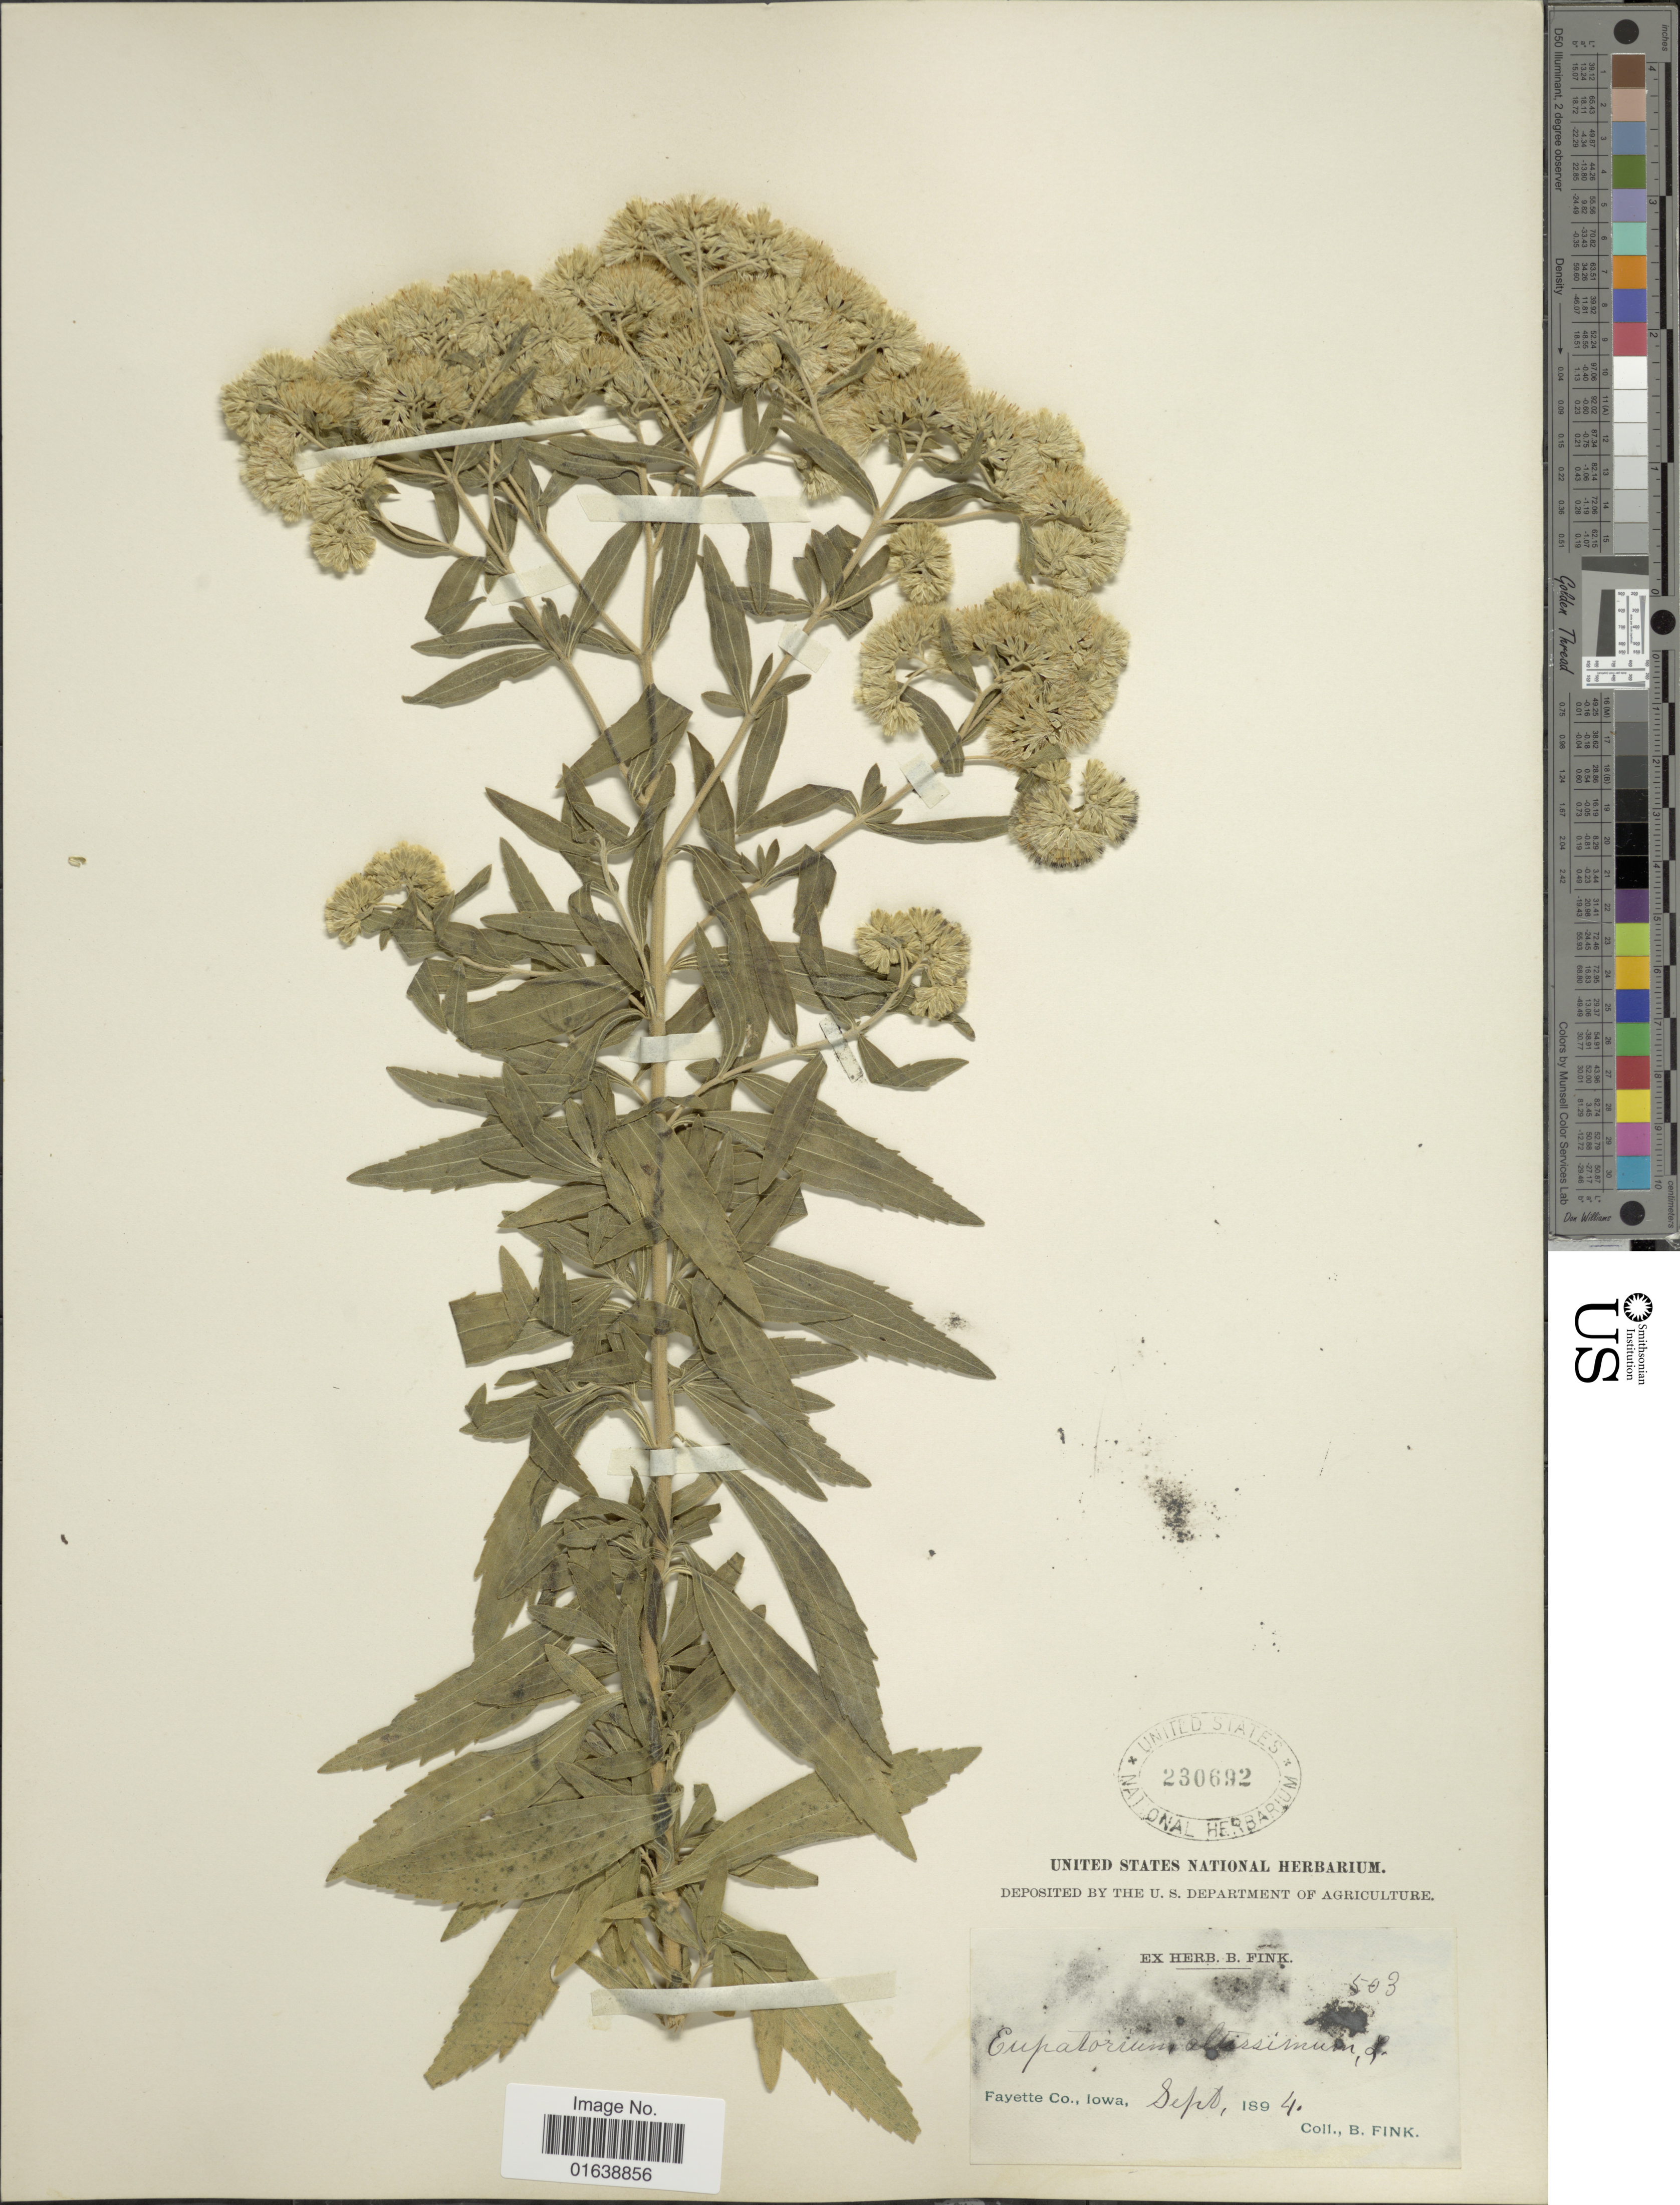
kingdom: Plantae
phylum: Tracheophyta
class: Magnoliopsida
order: Asterales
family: Asteraceae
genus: Eupatorium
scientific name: Eupatorium altissimum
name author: L.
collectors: B. Fink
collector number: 503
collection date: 1894-09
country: United States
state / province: Iowa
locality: Fayette Co., Iowa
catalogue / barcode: US 230692